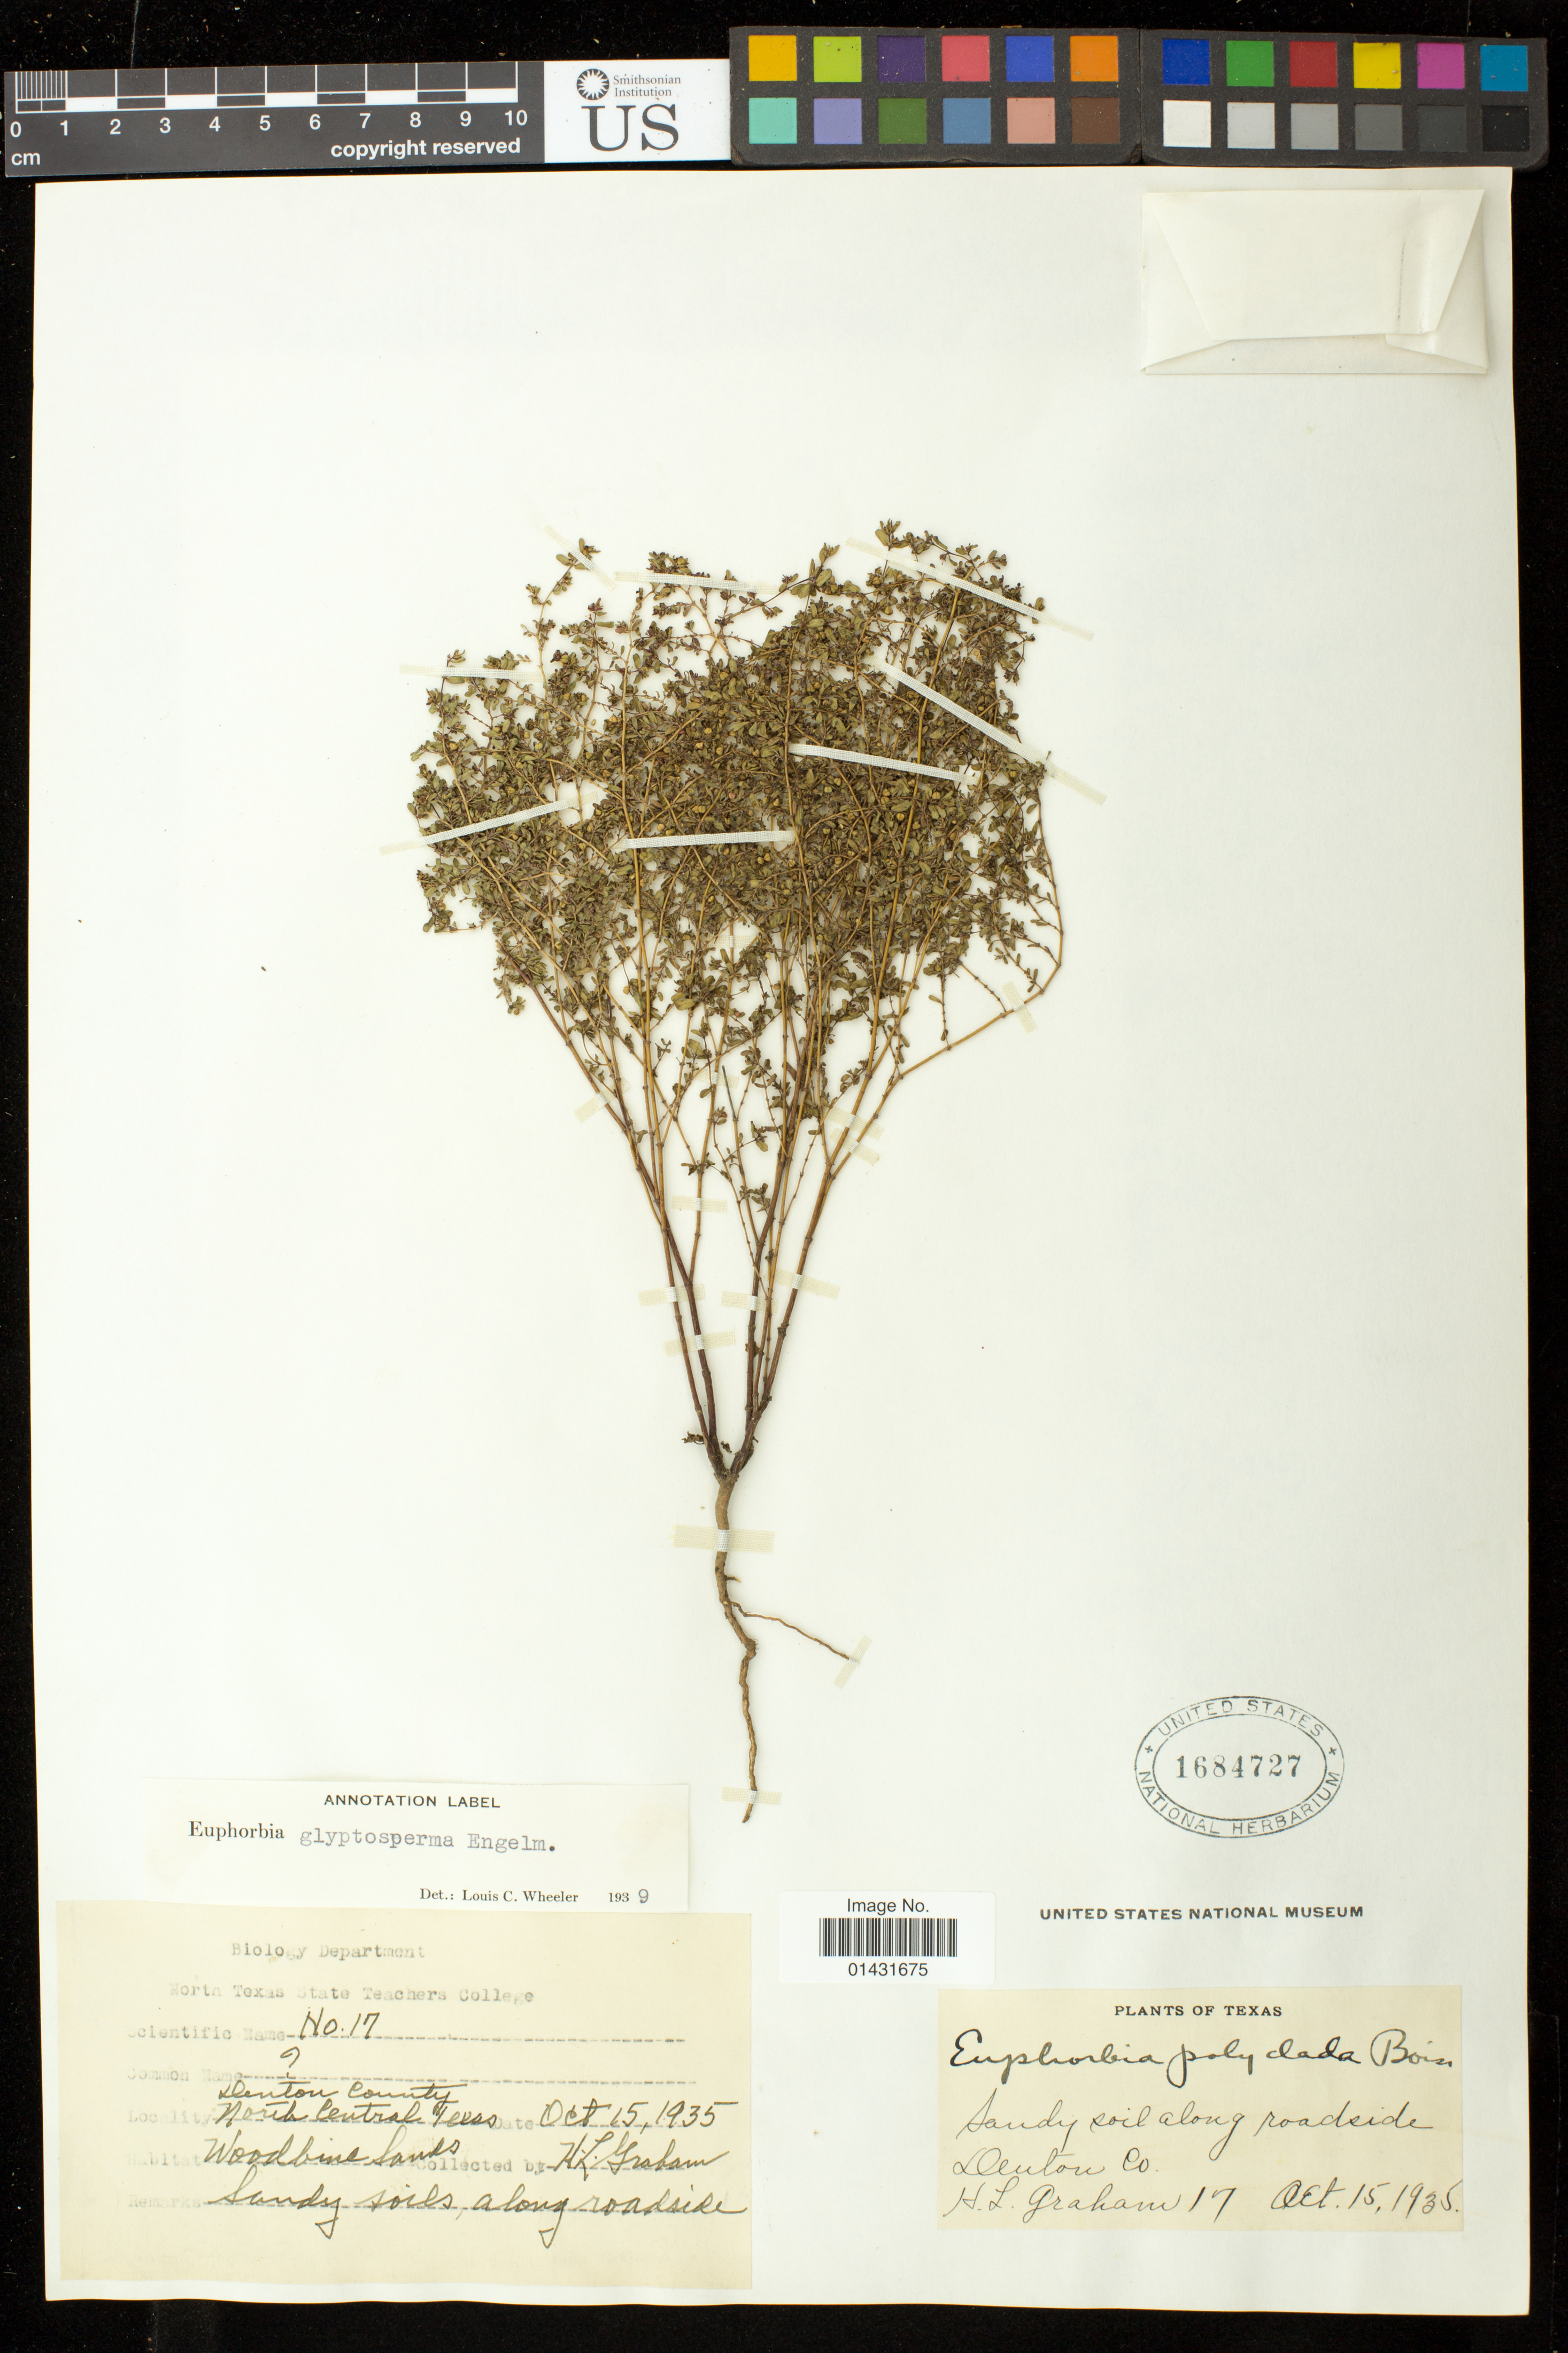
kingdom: Plantae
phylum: Tracheophyta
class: Magnoliopsida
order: Malpighiales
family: Euphorbiaceae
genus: Euphorbia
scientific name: Euphorbia glyptosperma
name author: Engelm.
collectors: H. L. Graham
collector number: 17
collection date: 1935-10-15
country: United States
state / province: Texas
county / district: Denton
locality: along roadside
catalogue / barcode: US 1684727